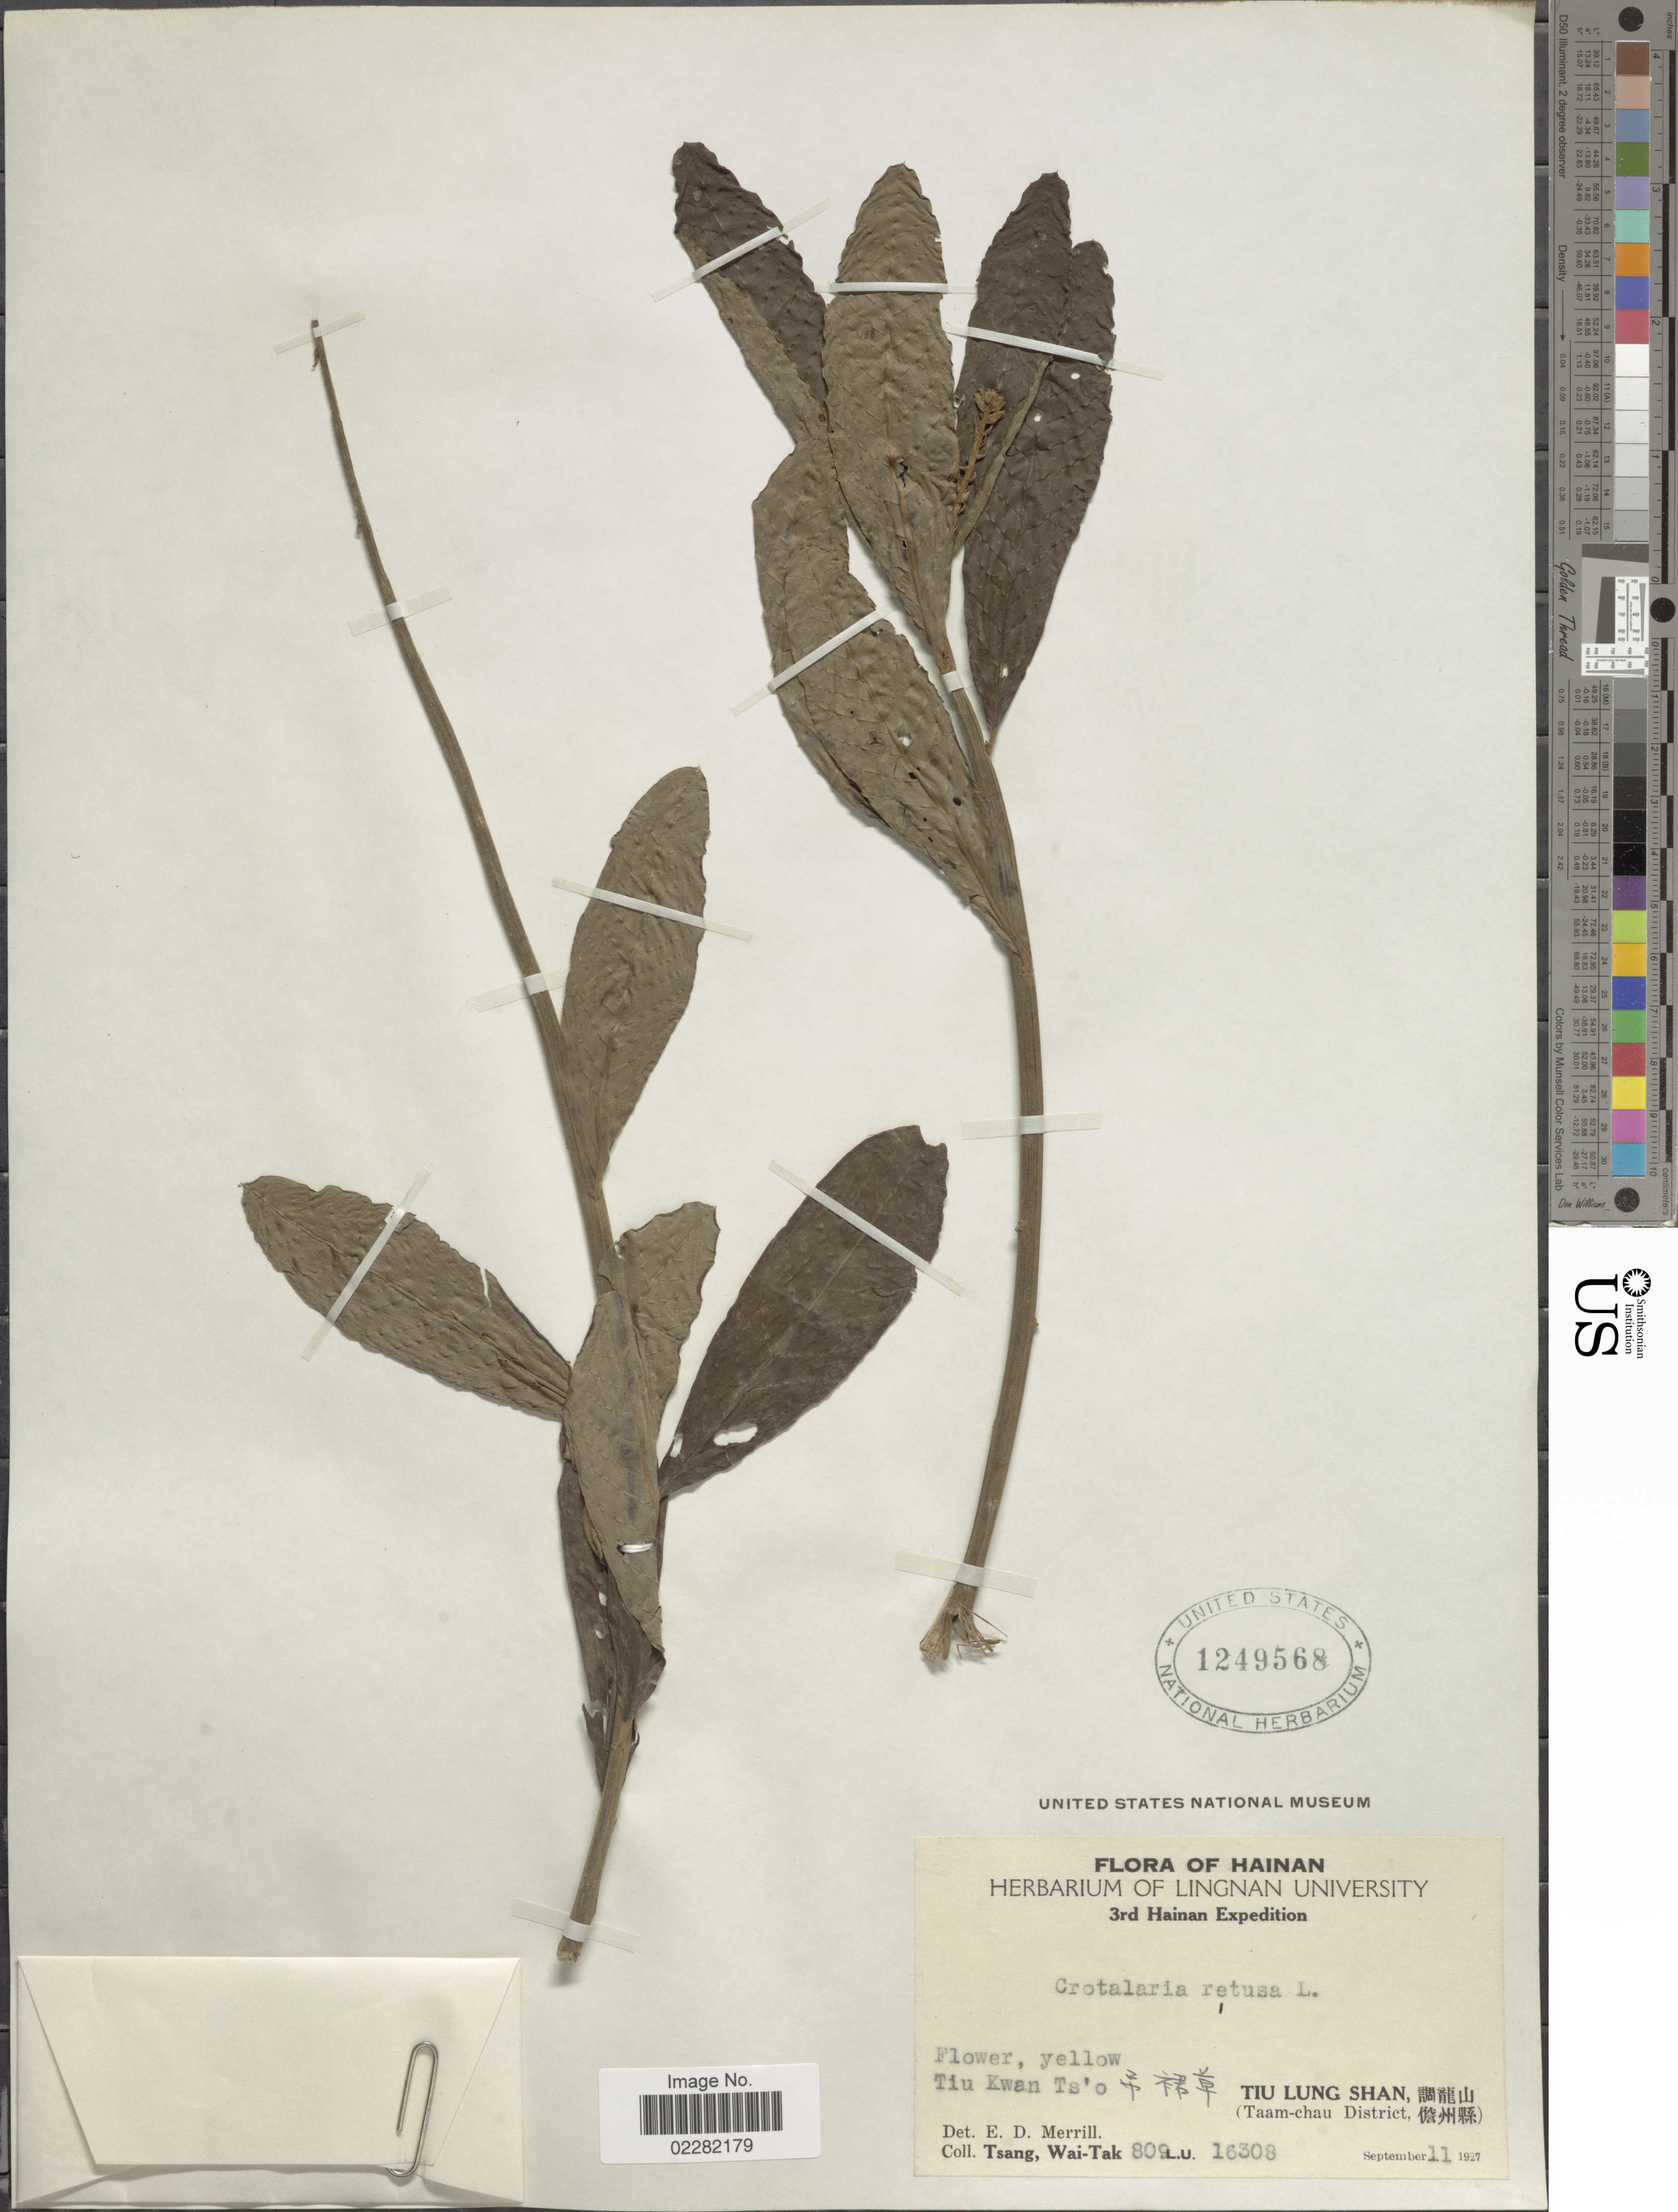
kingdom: Plantae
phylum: Tracheophyta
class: Magnoliopsida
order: Fabales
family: Fabaceae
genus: Crotalaria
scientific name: Crotalaria retusa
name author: L.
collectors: W. T. Tsang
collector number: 809L.U.16308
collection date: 1927-09-11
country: China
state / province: Hainan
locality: Hainan. Tiu Kwan Ts'o Tiu Lung Shan (Taam-chau District)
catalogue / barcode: US 1249568